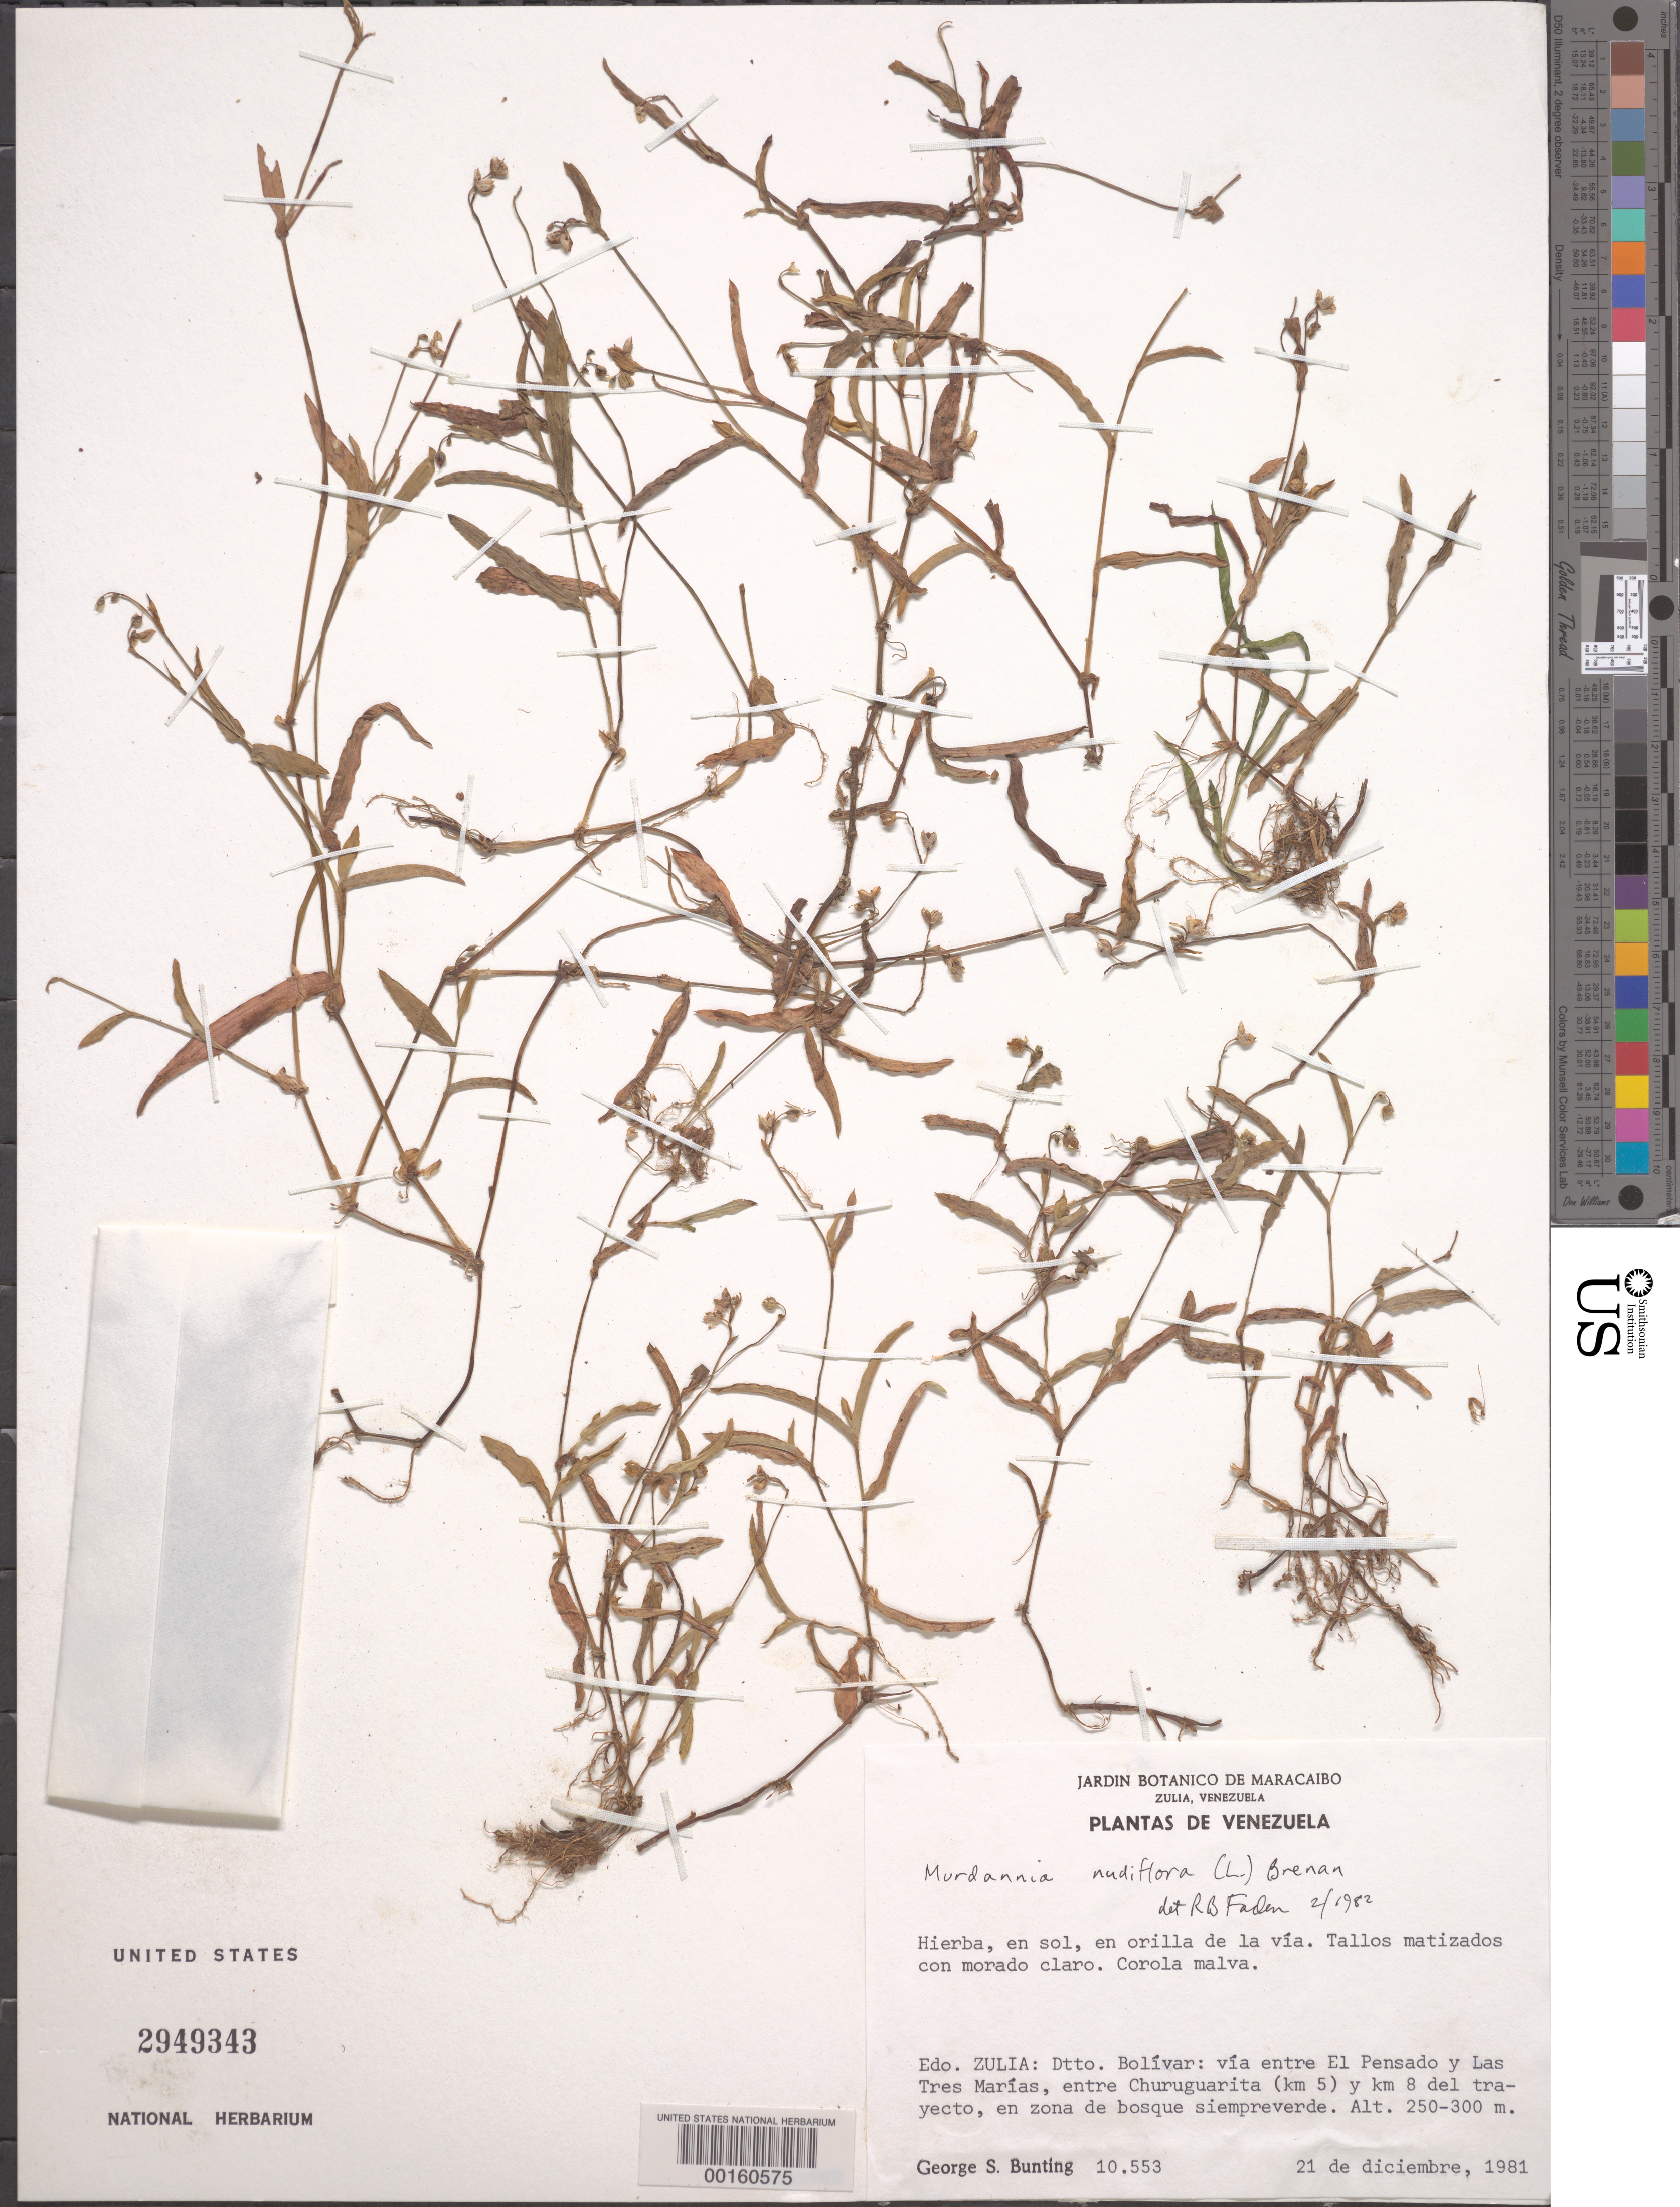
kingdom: Plantae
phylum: Tracheophyta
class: Liliopsida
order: Commelinales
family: Commelinaceae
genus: Murdannia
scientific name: Murdannia nudiflora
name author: (L.) Brenan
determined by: Faden, Robert B., (US), Smithsonian Institution - National Museum of Natural History (UNITED STATES)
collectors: G. S. Bunting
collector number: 10.553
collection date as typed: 21 Dec 1981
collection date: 1981-12-21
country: Venezuela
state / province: Zulia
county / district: Simón Bolívar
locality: Between el pensado and las tres marias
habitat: Evergreen forest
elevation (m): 250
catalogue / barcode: US 2949343